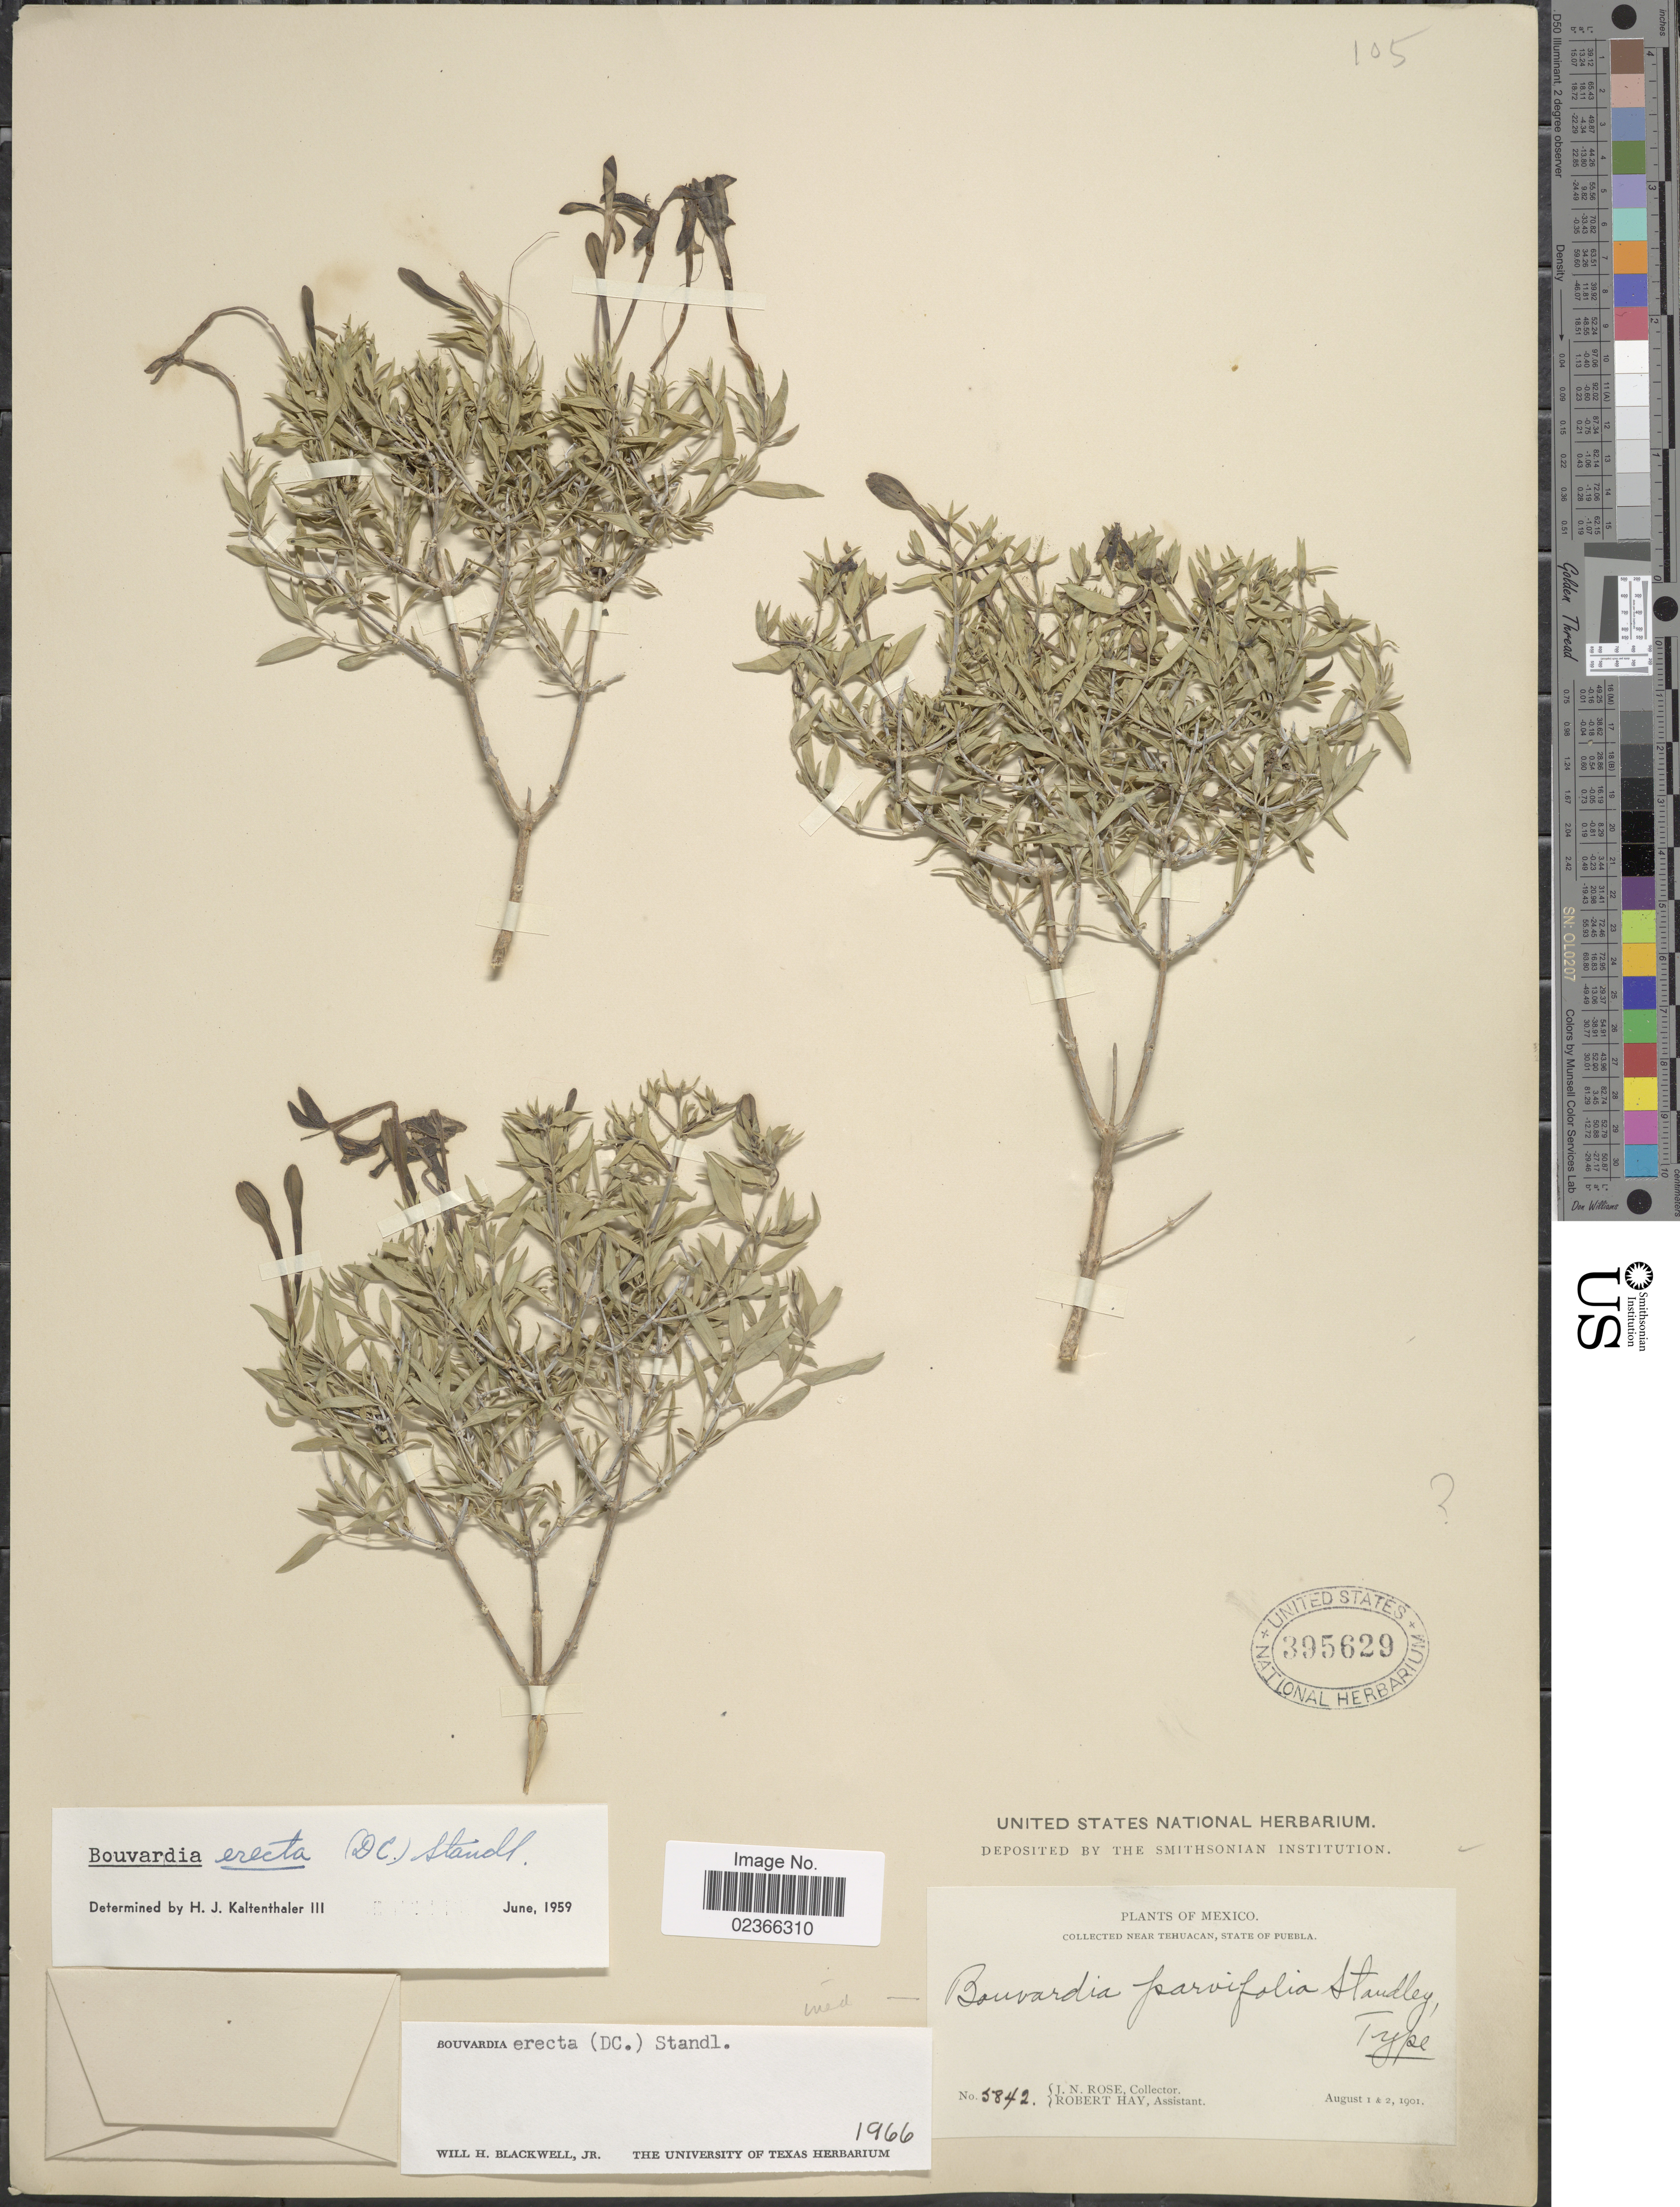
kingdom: Plantae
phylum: Tracheophyta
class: Magnoliopsida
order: Gentianales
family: Rubiaceae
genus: Bouvardia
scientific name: Bouvardia erecta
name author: (DC.) Standl.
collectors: J. N. Rose & R. H. Hay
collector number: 5842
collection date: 1901-08-01/1901-08-02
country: Mexico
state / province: Puebla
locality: Near Tehuacan, State of Puebla.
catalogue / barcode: US 395629